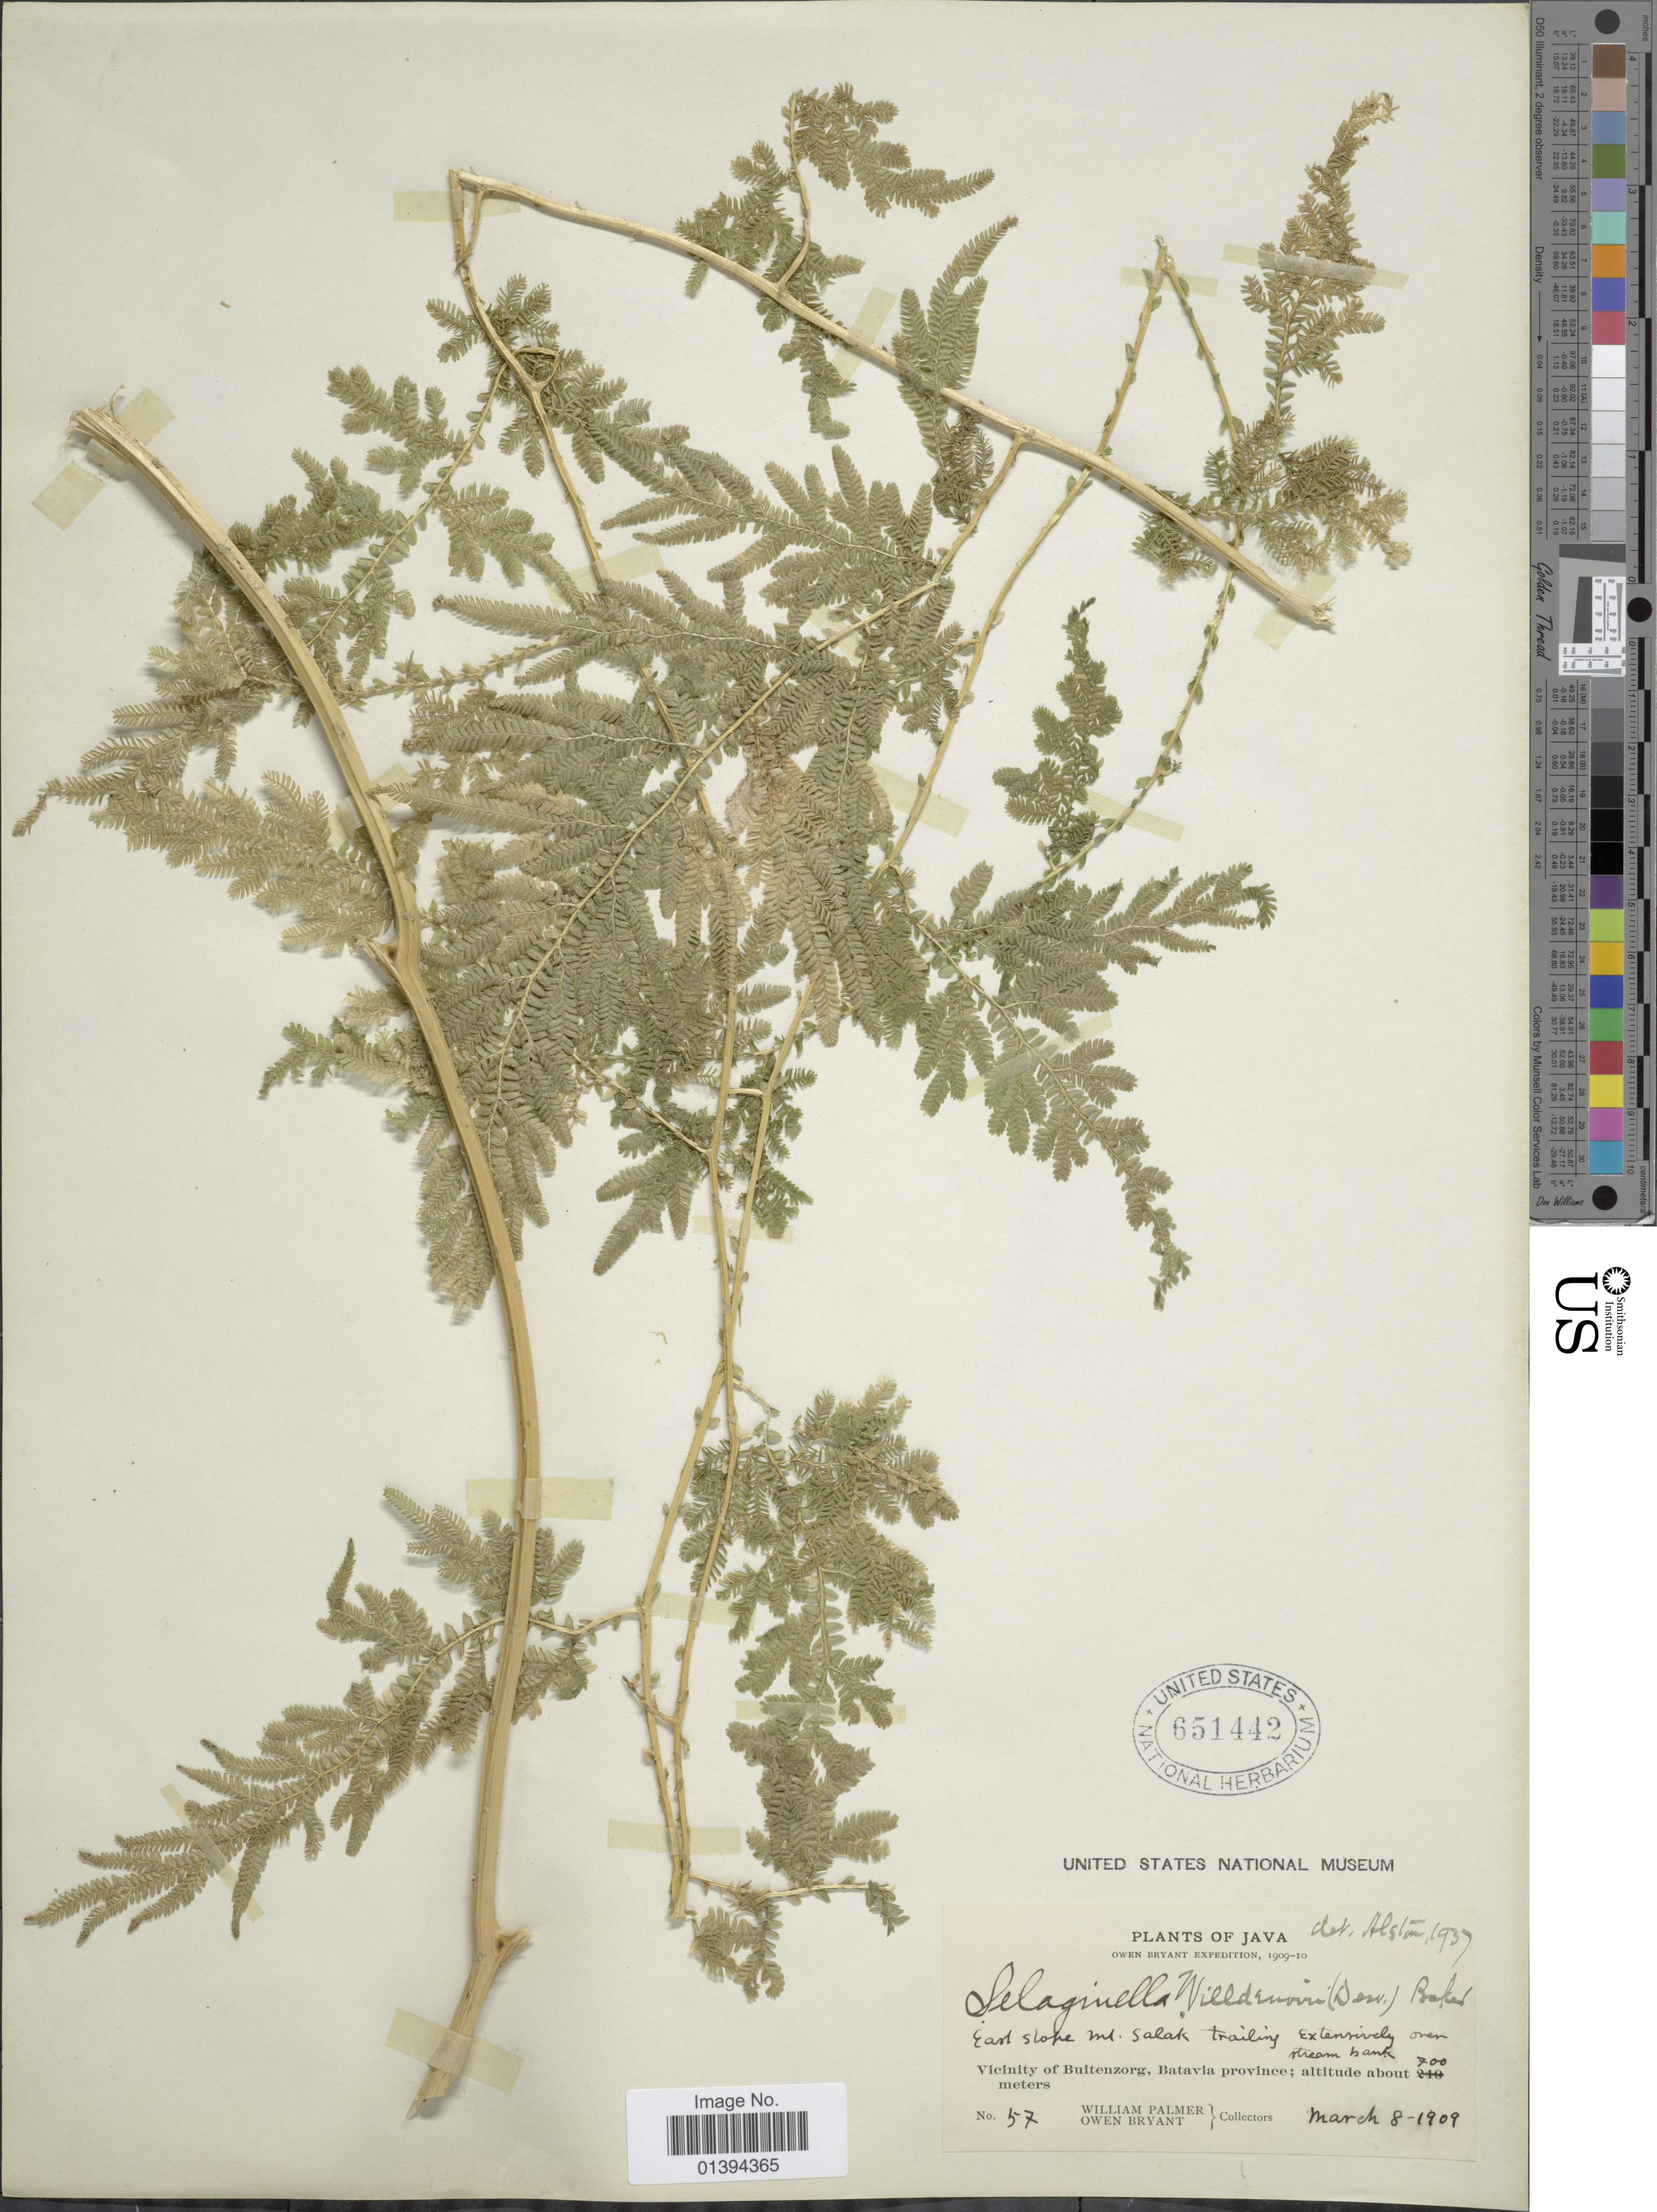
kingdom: Plantae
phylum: Tracheophyta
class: Lycopodiopsida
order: Selaginellales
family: Selaginellaceae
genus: Selaginella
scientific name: Selaginella willdenowii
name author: (Desv. ex Poir.) Baker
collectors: W. Palmer & O. Bryant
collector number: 57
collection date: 1909-03-08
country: Indonesia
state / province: Java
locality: East slope mt. Salak trailing extensively over stream bank, Vicinity of Buitenzorg, Batavia province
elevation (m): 700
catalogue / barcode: US 651442